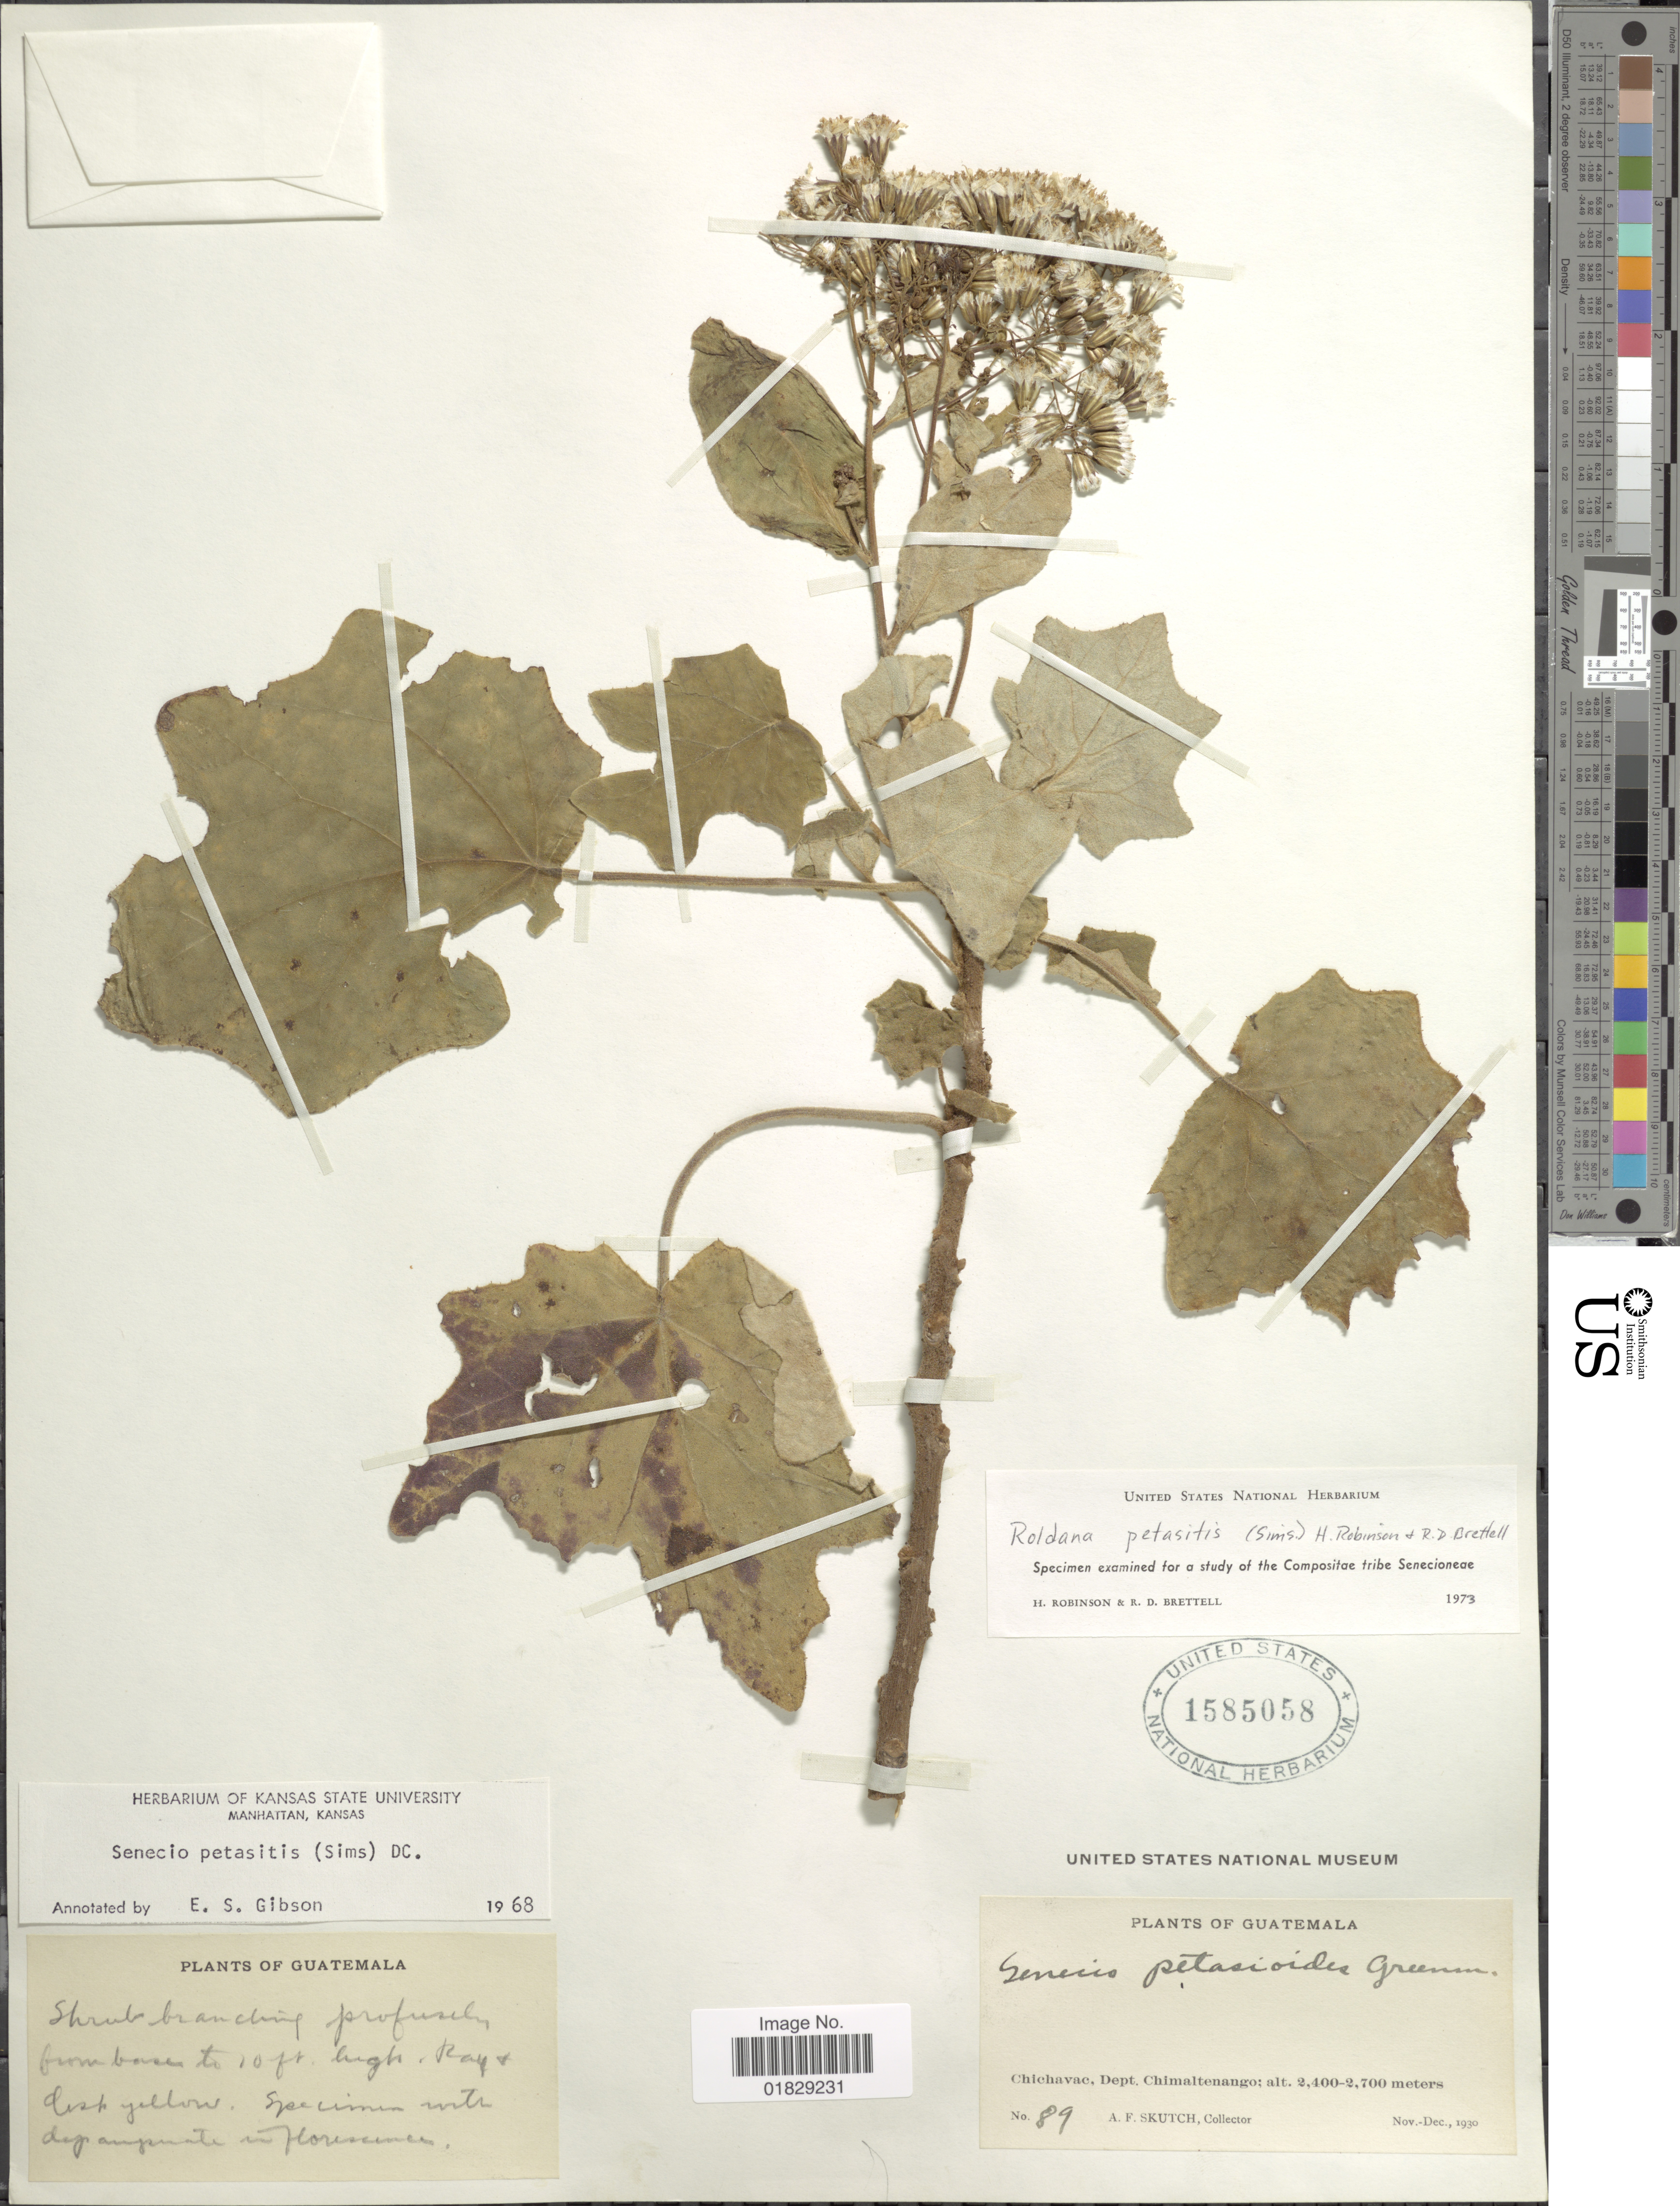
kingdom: Plantae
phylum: Tracheophyta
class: Magnoliopsida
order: Asterales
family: Asteraceae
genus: Roldana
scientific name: Roldana petasitis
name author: (Sims) H. Rob. & Brettell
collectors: A. F. Skutch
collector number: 89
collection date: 1930-11/1930-12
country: Guatemala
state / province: Chimaltenango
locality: Chichavac, Dept. Chimaltenango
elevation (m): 2400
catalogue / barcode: US 1585058